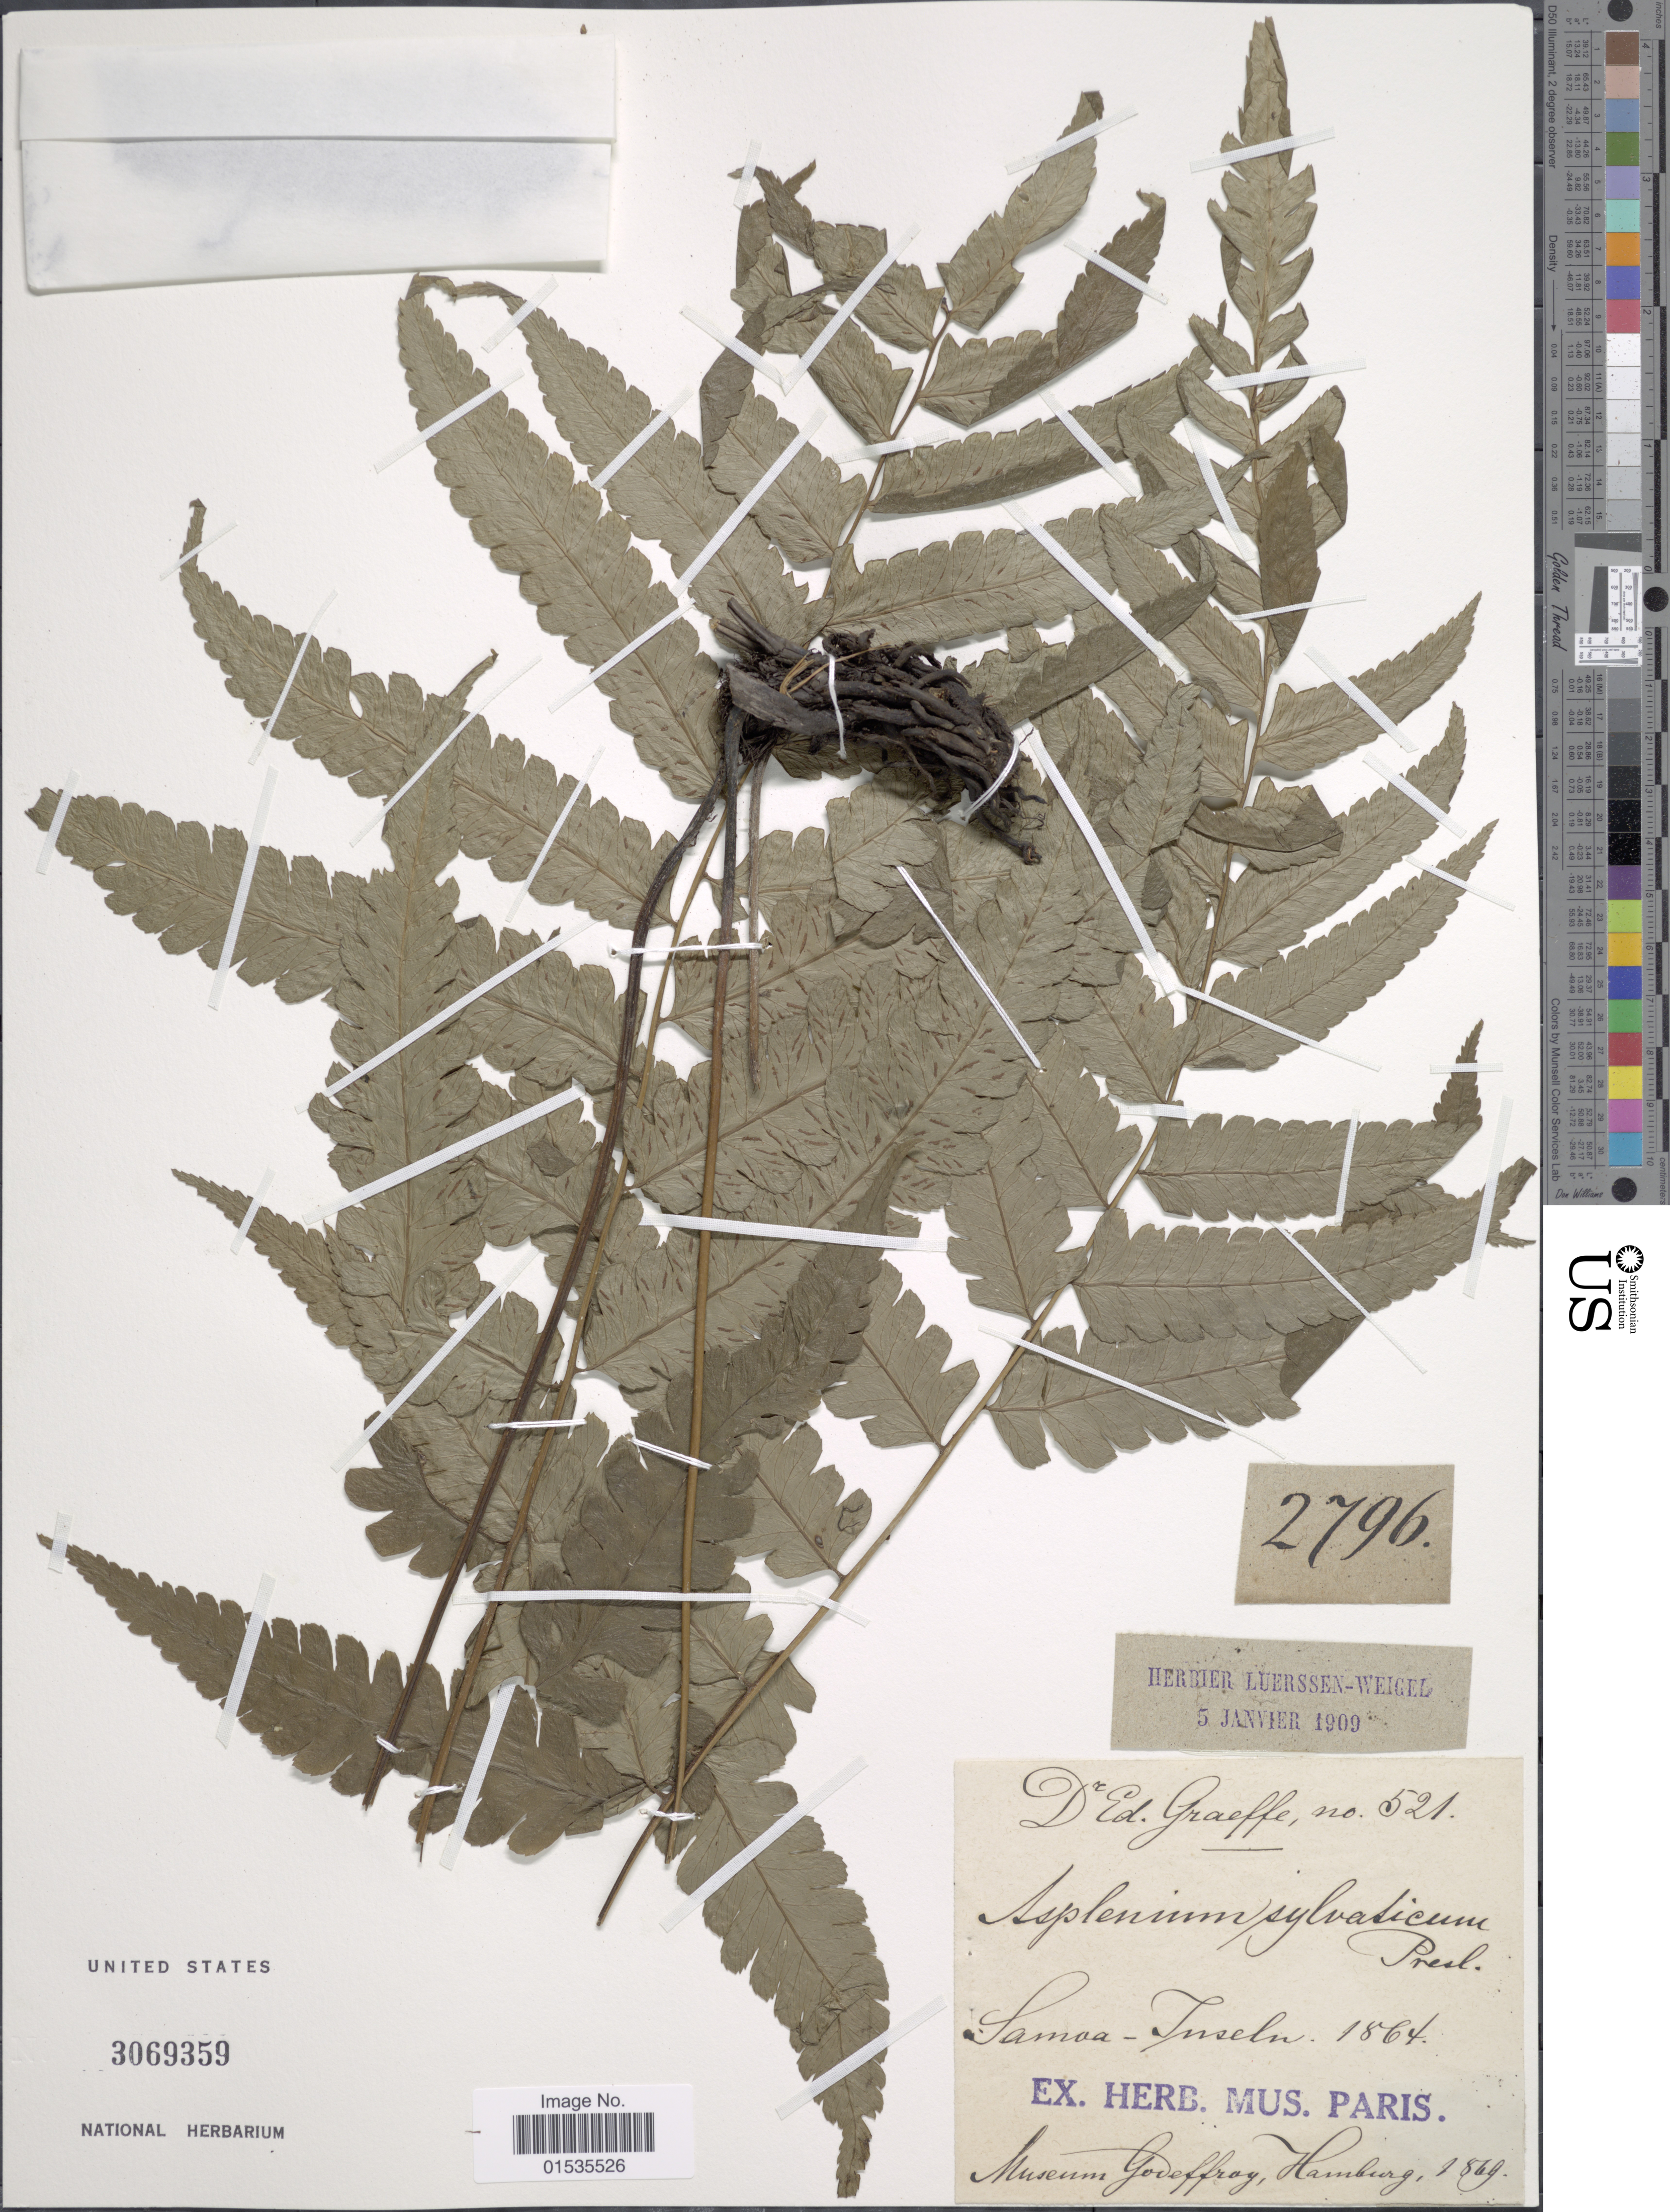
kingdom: Plantae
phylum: Tracheophyta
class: Polypodiopsida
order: Polypodiales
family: Athyriaceae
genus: Diplazium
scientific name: Diplazium silvaticum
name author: Christ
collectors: E. Graeffe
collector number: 521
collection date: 1864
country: American Samoa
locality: Samoa-Inseln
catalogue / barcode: US 3069359